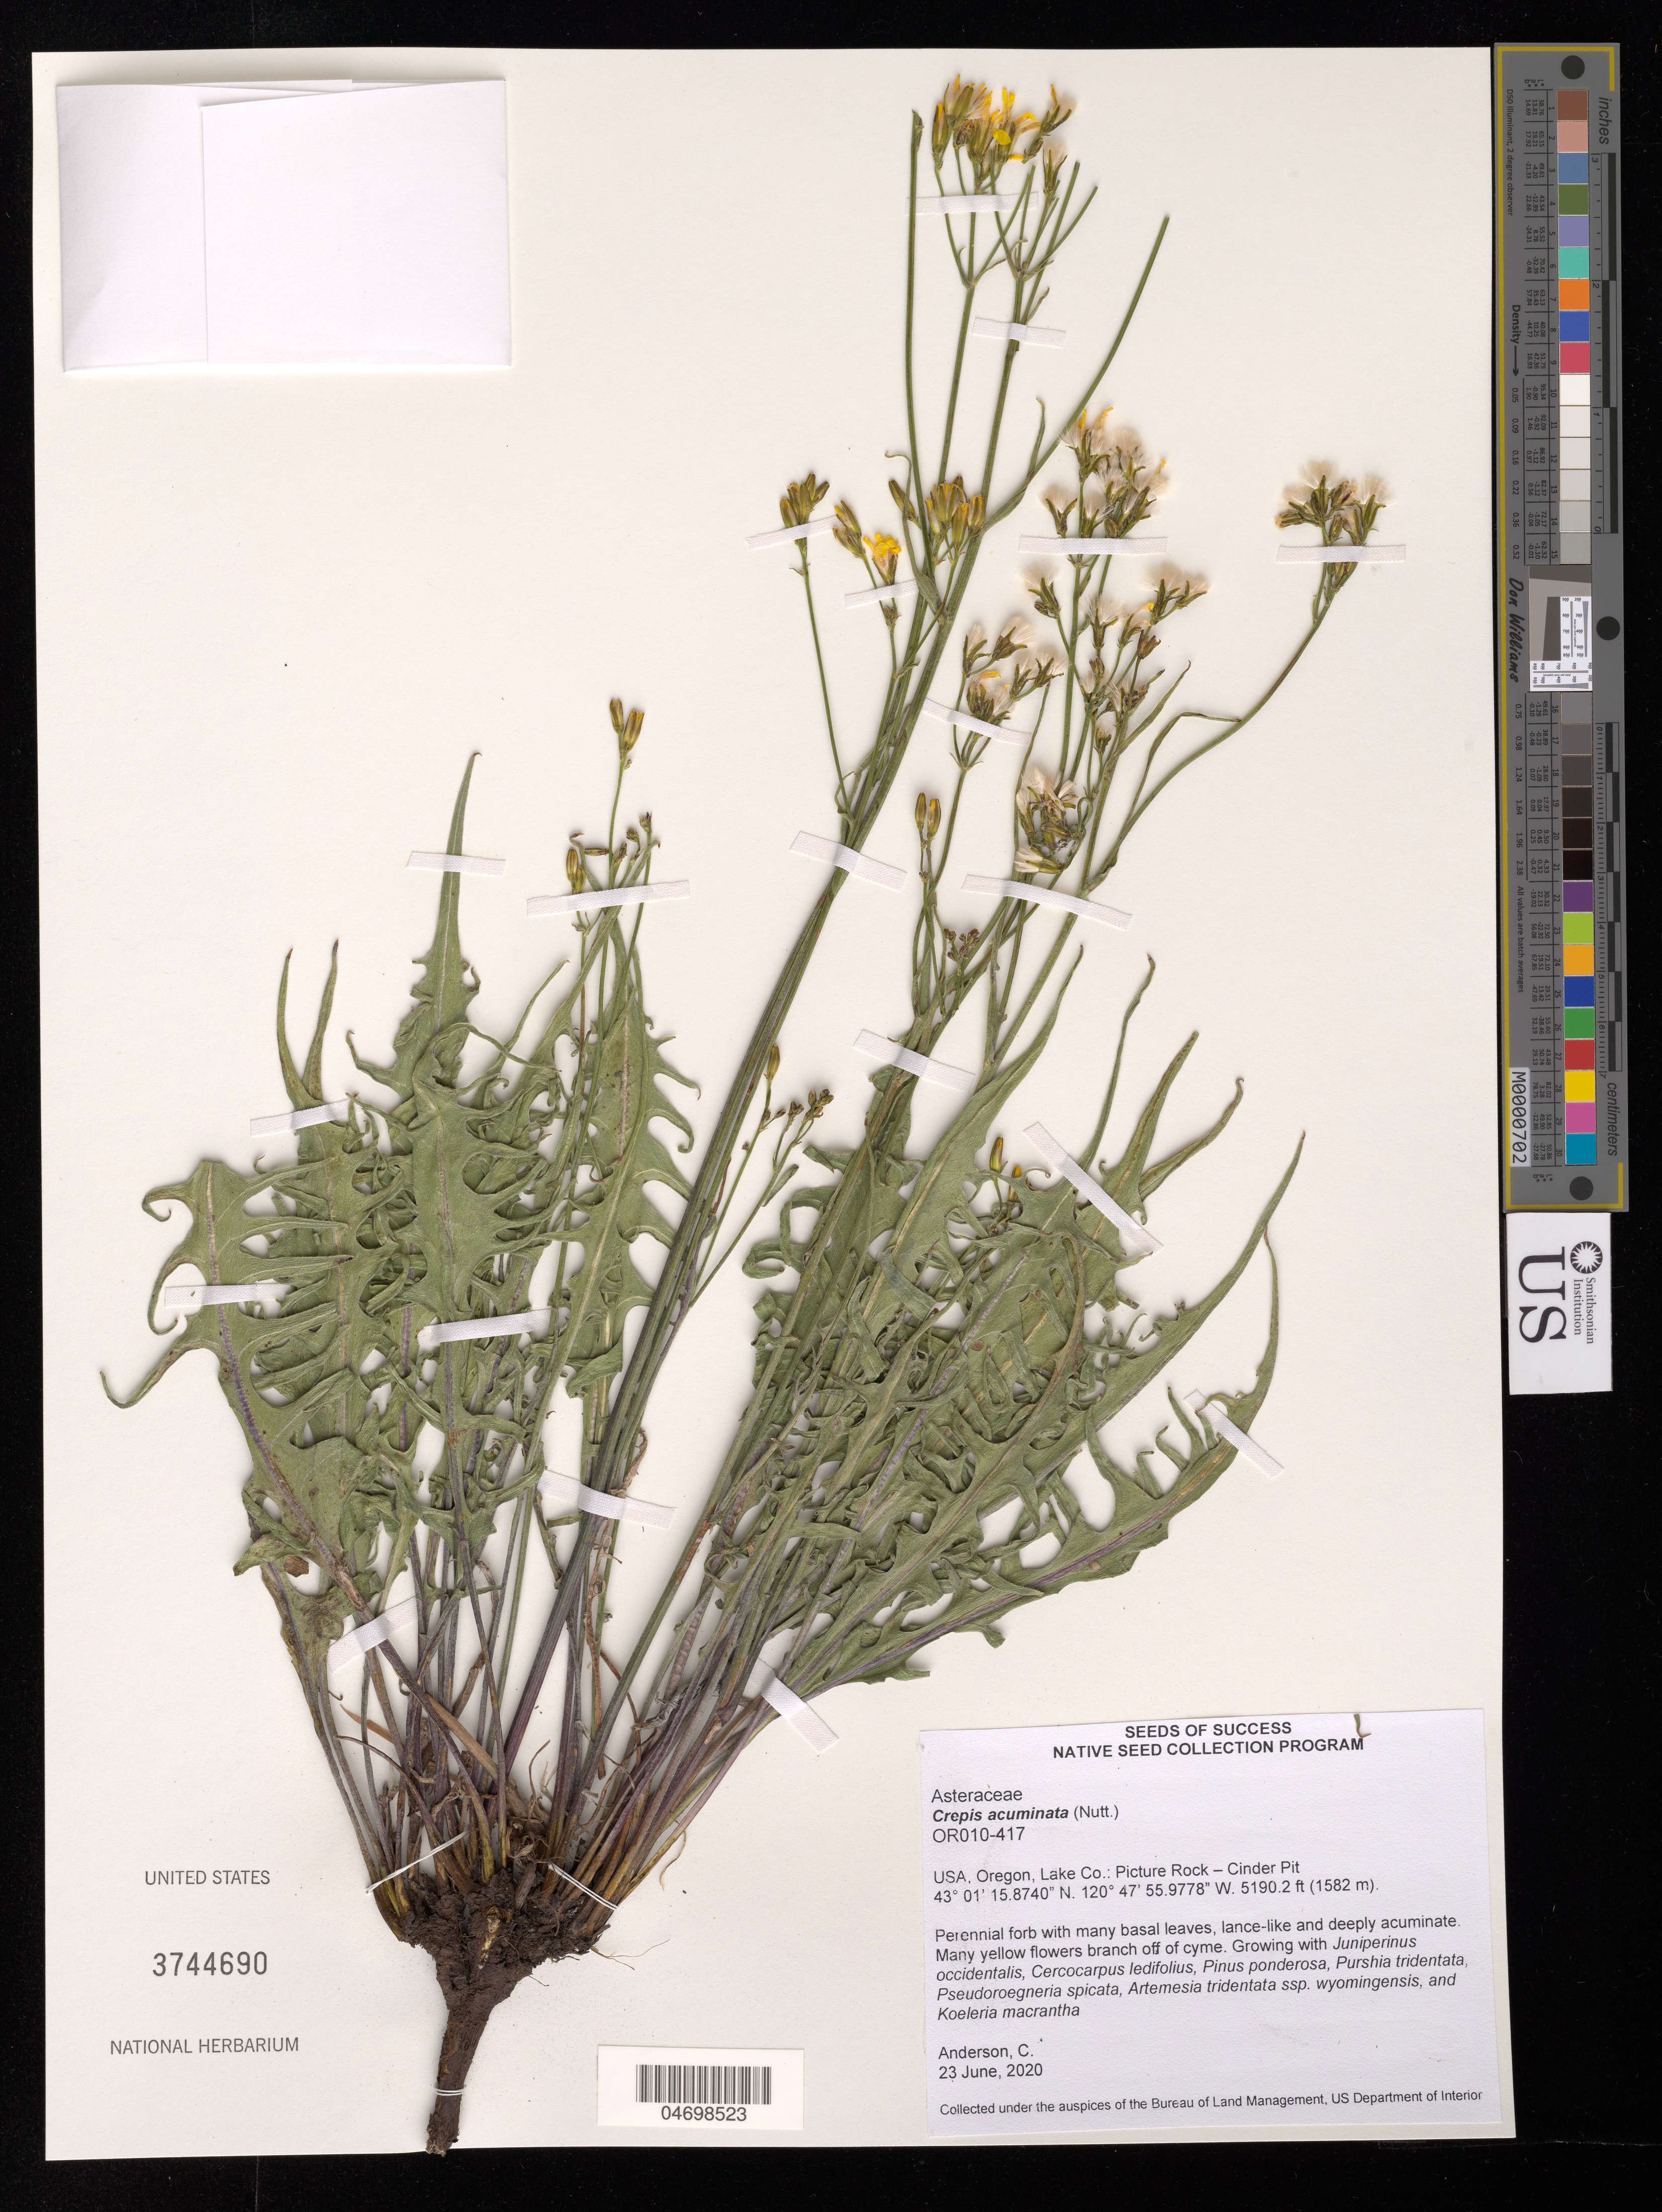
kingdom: Plantae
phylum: Tracheophyta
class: Magnoliopsida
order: Asterales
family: Asteraceae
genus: Crepis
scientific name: Crepis acuminata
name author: Nutt.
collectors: C. Anderson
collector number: OR010-417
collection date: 2020-06-23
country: United States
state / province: Oregon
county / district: Lake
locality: Picture Rock-Cinder Pit.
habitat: With Juniperinus occidentalis, Pinus ponderosa, Purshia tridentata, etc.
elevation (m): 1582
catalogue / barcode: US 3744690